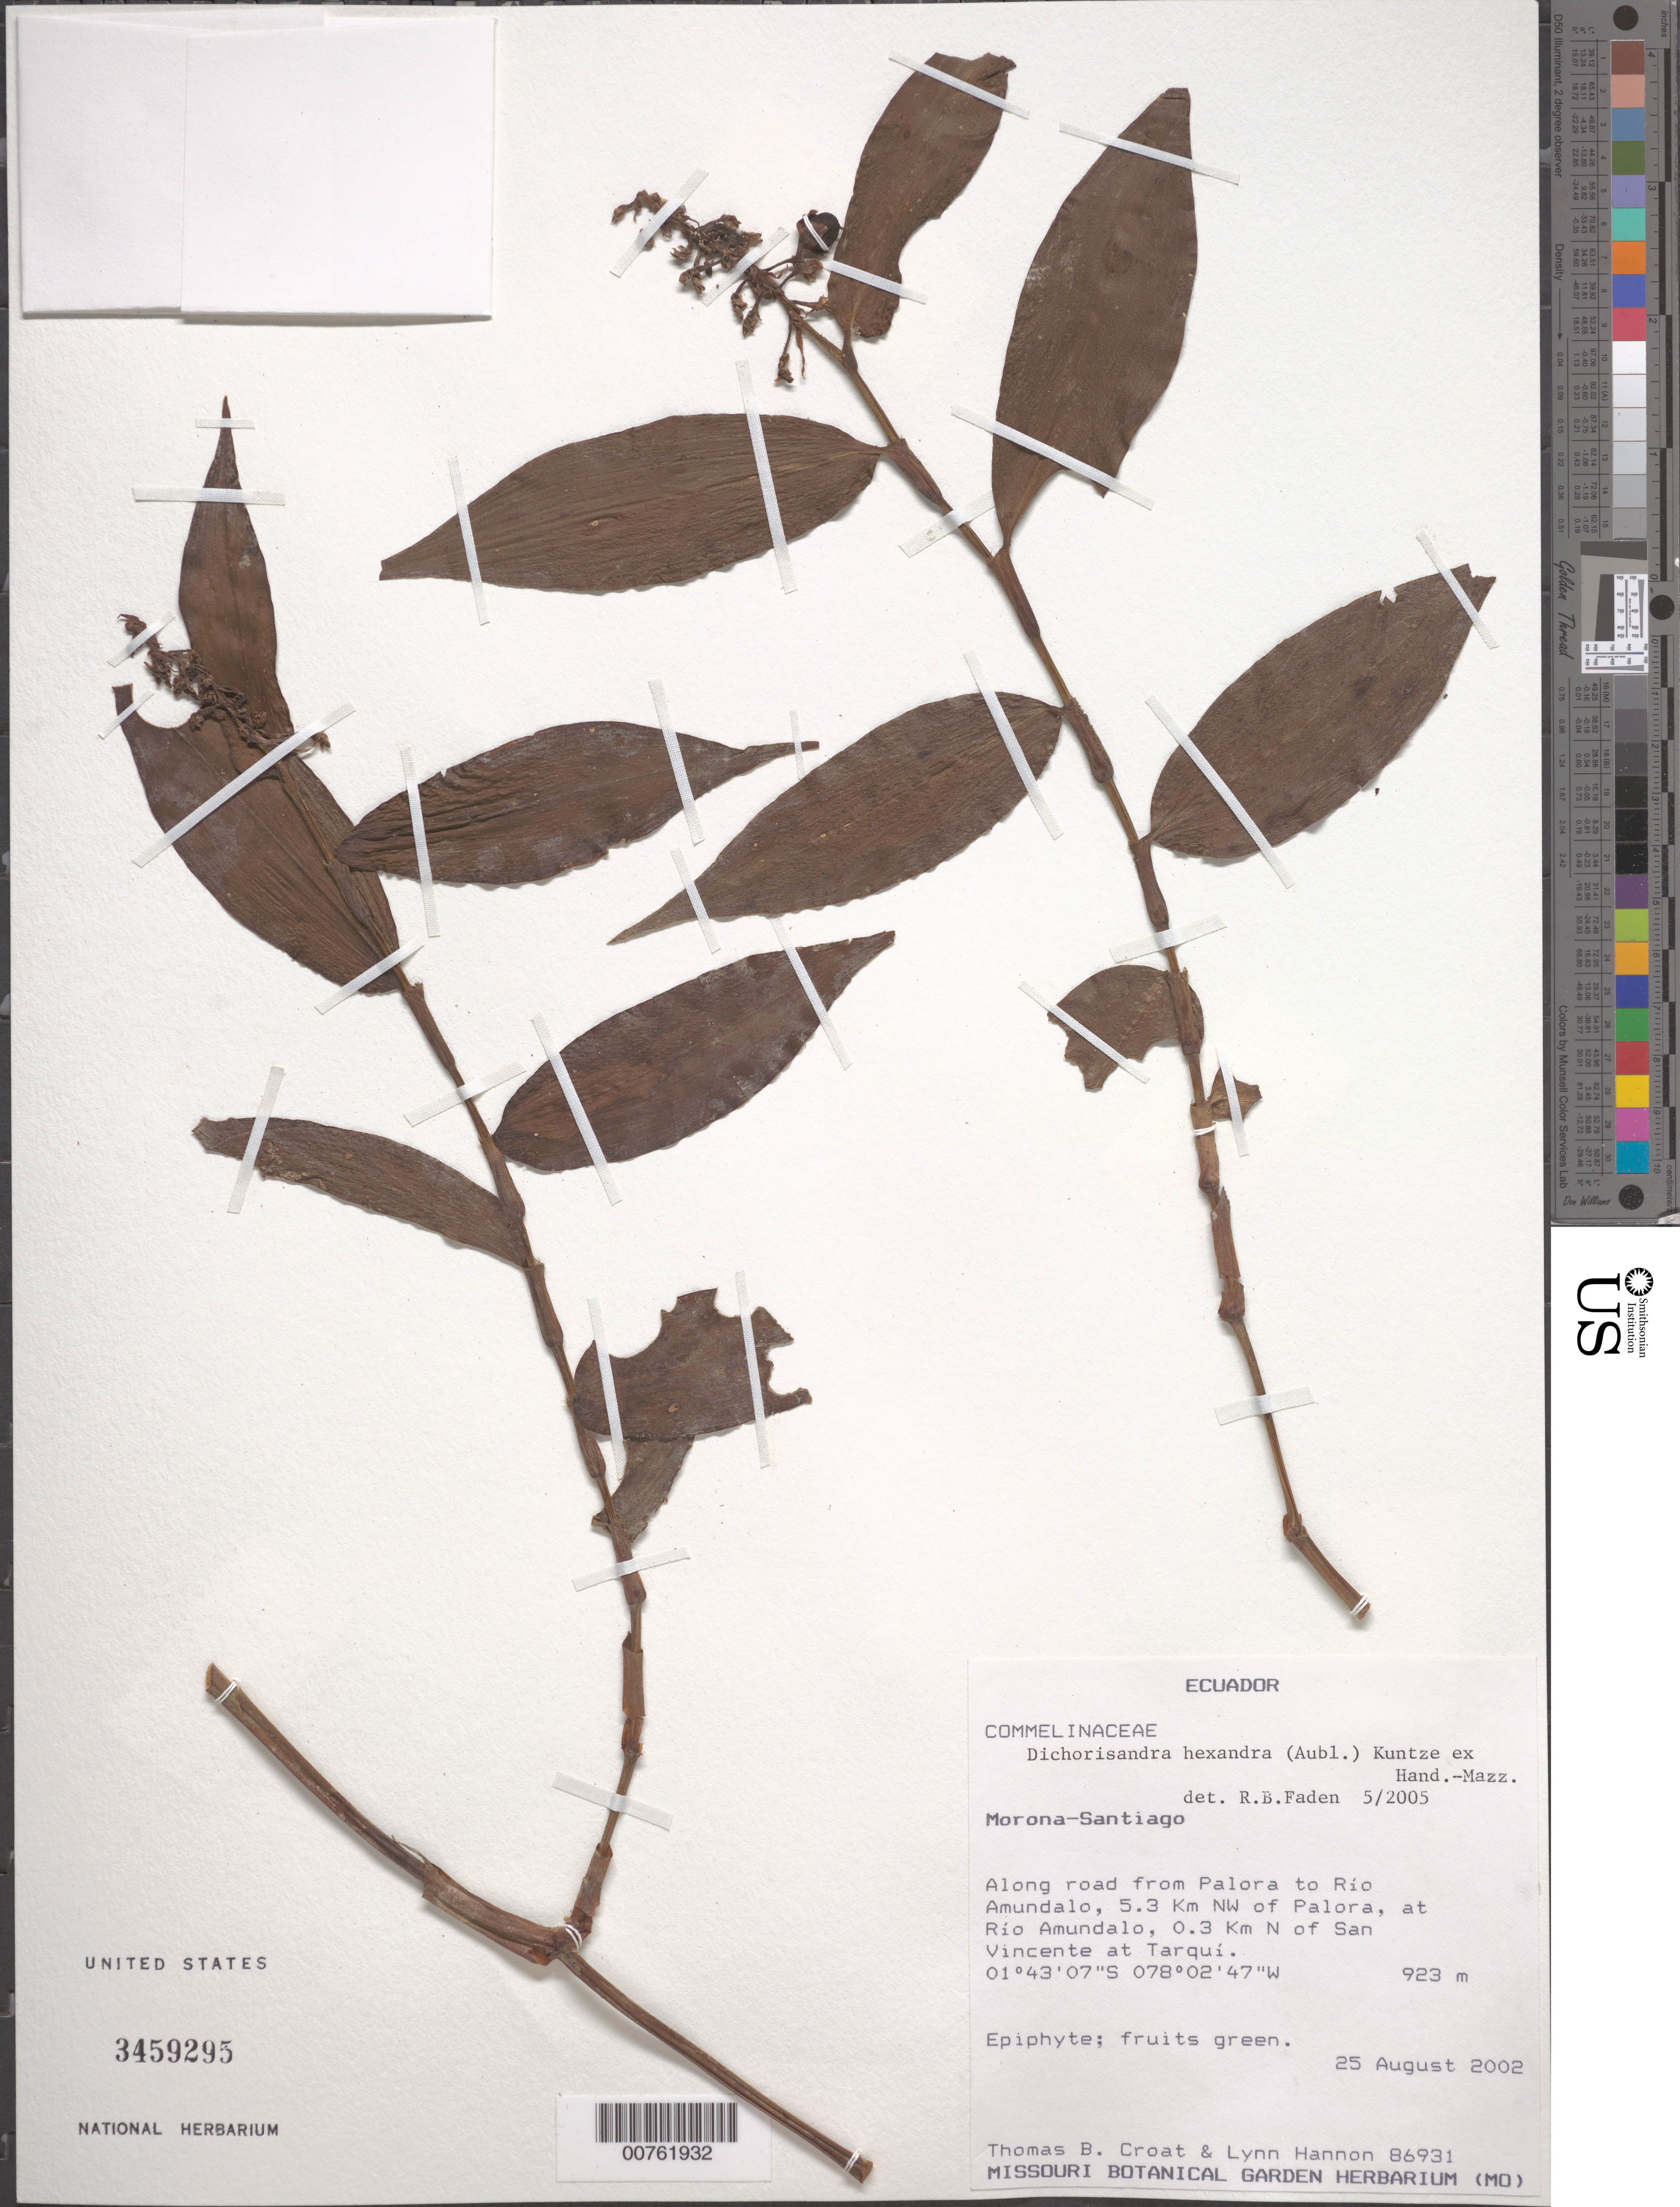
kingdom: Plantae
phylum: Tracheophyta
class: Liliopsida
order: Commelinales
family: Commelinaceae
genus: Dichorisandra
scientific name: Dichorisandra hexandra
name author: (Aubl.) Standl.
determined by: Faden, Robert B., (US), Smithsonian Institution - National Museum of Natural History (UNITED STATES)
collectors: T. B. Croat et al.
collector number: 86931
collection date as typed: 25 Aug 2002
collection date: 2002-08-25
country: Ecuador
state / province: Morona-Santiago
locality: Along road from Palora to Rio Amundalo, 5.3 km NW of Palora, at Rio Amundalo, 0.3 km N of San Vincente at Tarqui.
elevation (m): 923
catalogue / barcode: US 3459295